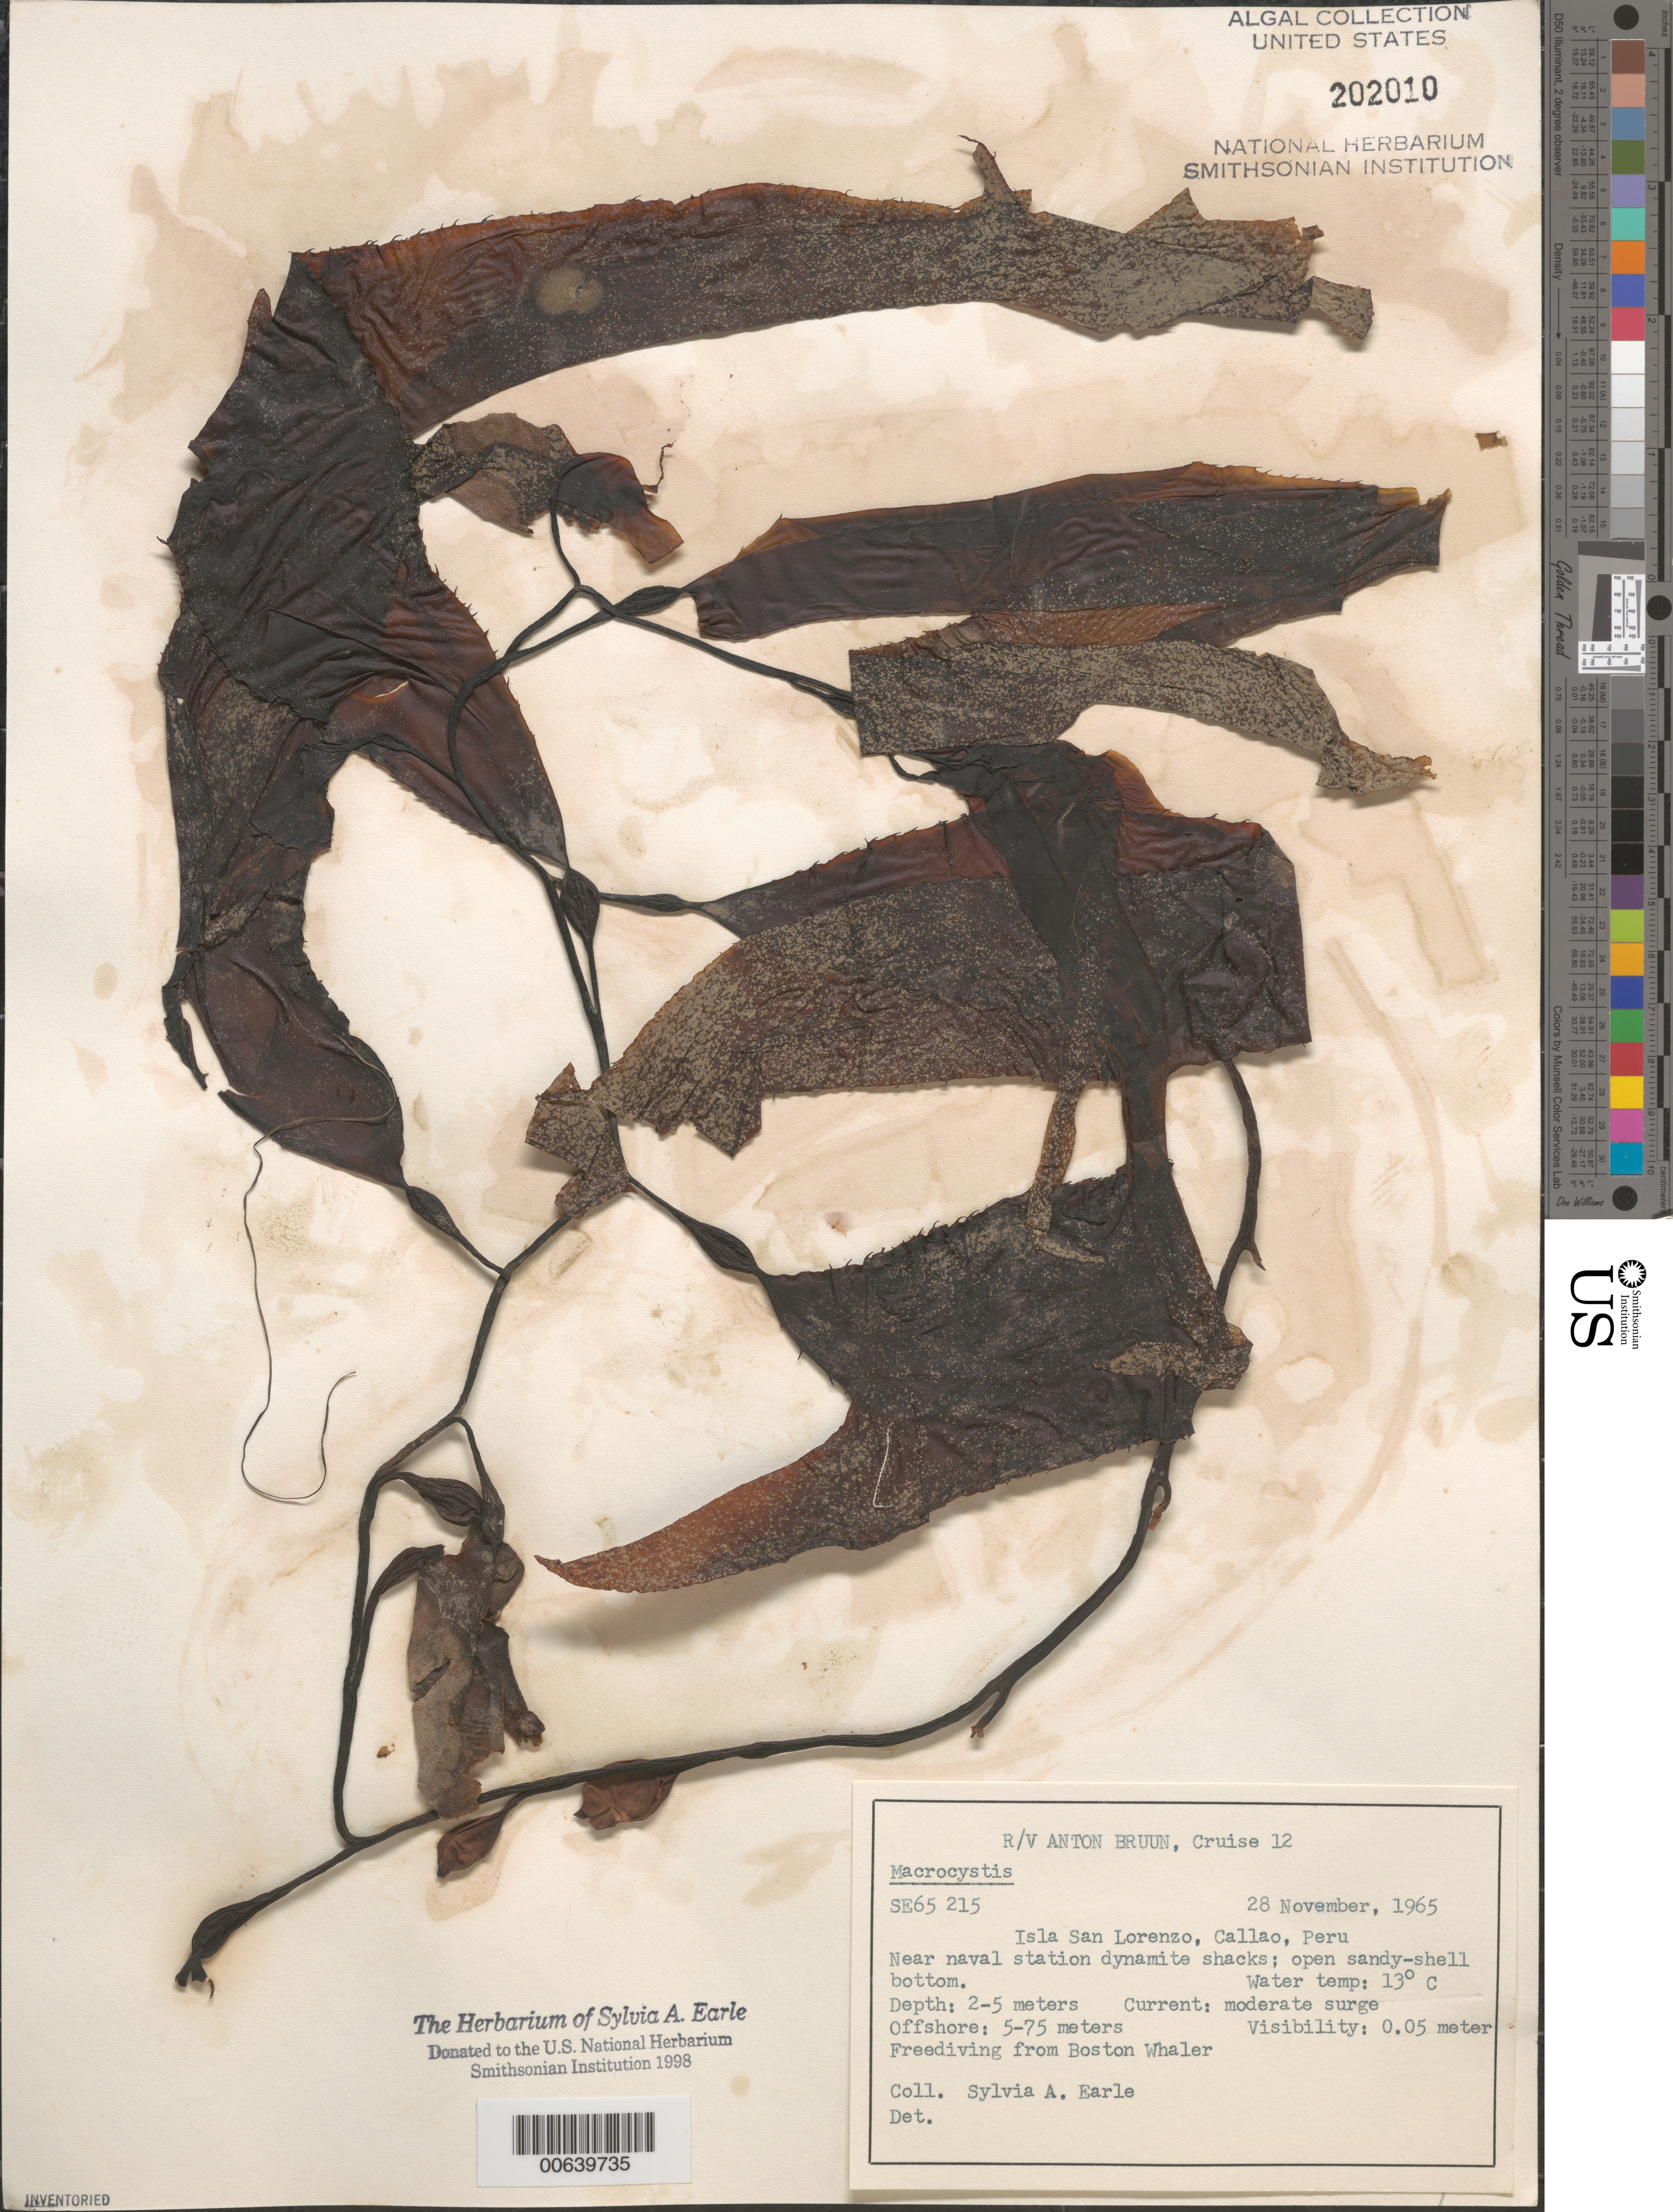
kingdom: Chromista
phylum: Ochrophyta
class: Phaeophyceae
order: Laminariales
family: Laminariaceae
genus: Macrocystis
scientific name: Macrocystis sp.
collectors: S. A. Earle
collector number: Se 65215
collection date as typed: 28 Nov 1965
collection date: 1965-11-28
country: Peru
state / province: Callao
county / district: Callao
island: Isla San Lorenzo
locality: Near Naval station dynamite shacks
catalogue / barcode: US 202010